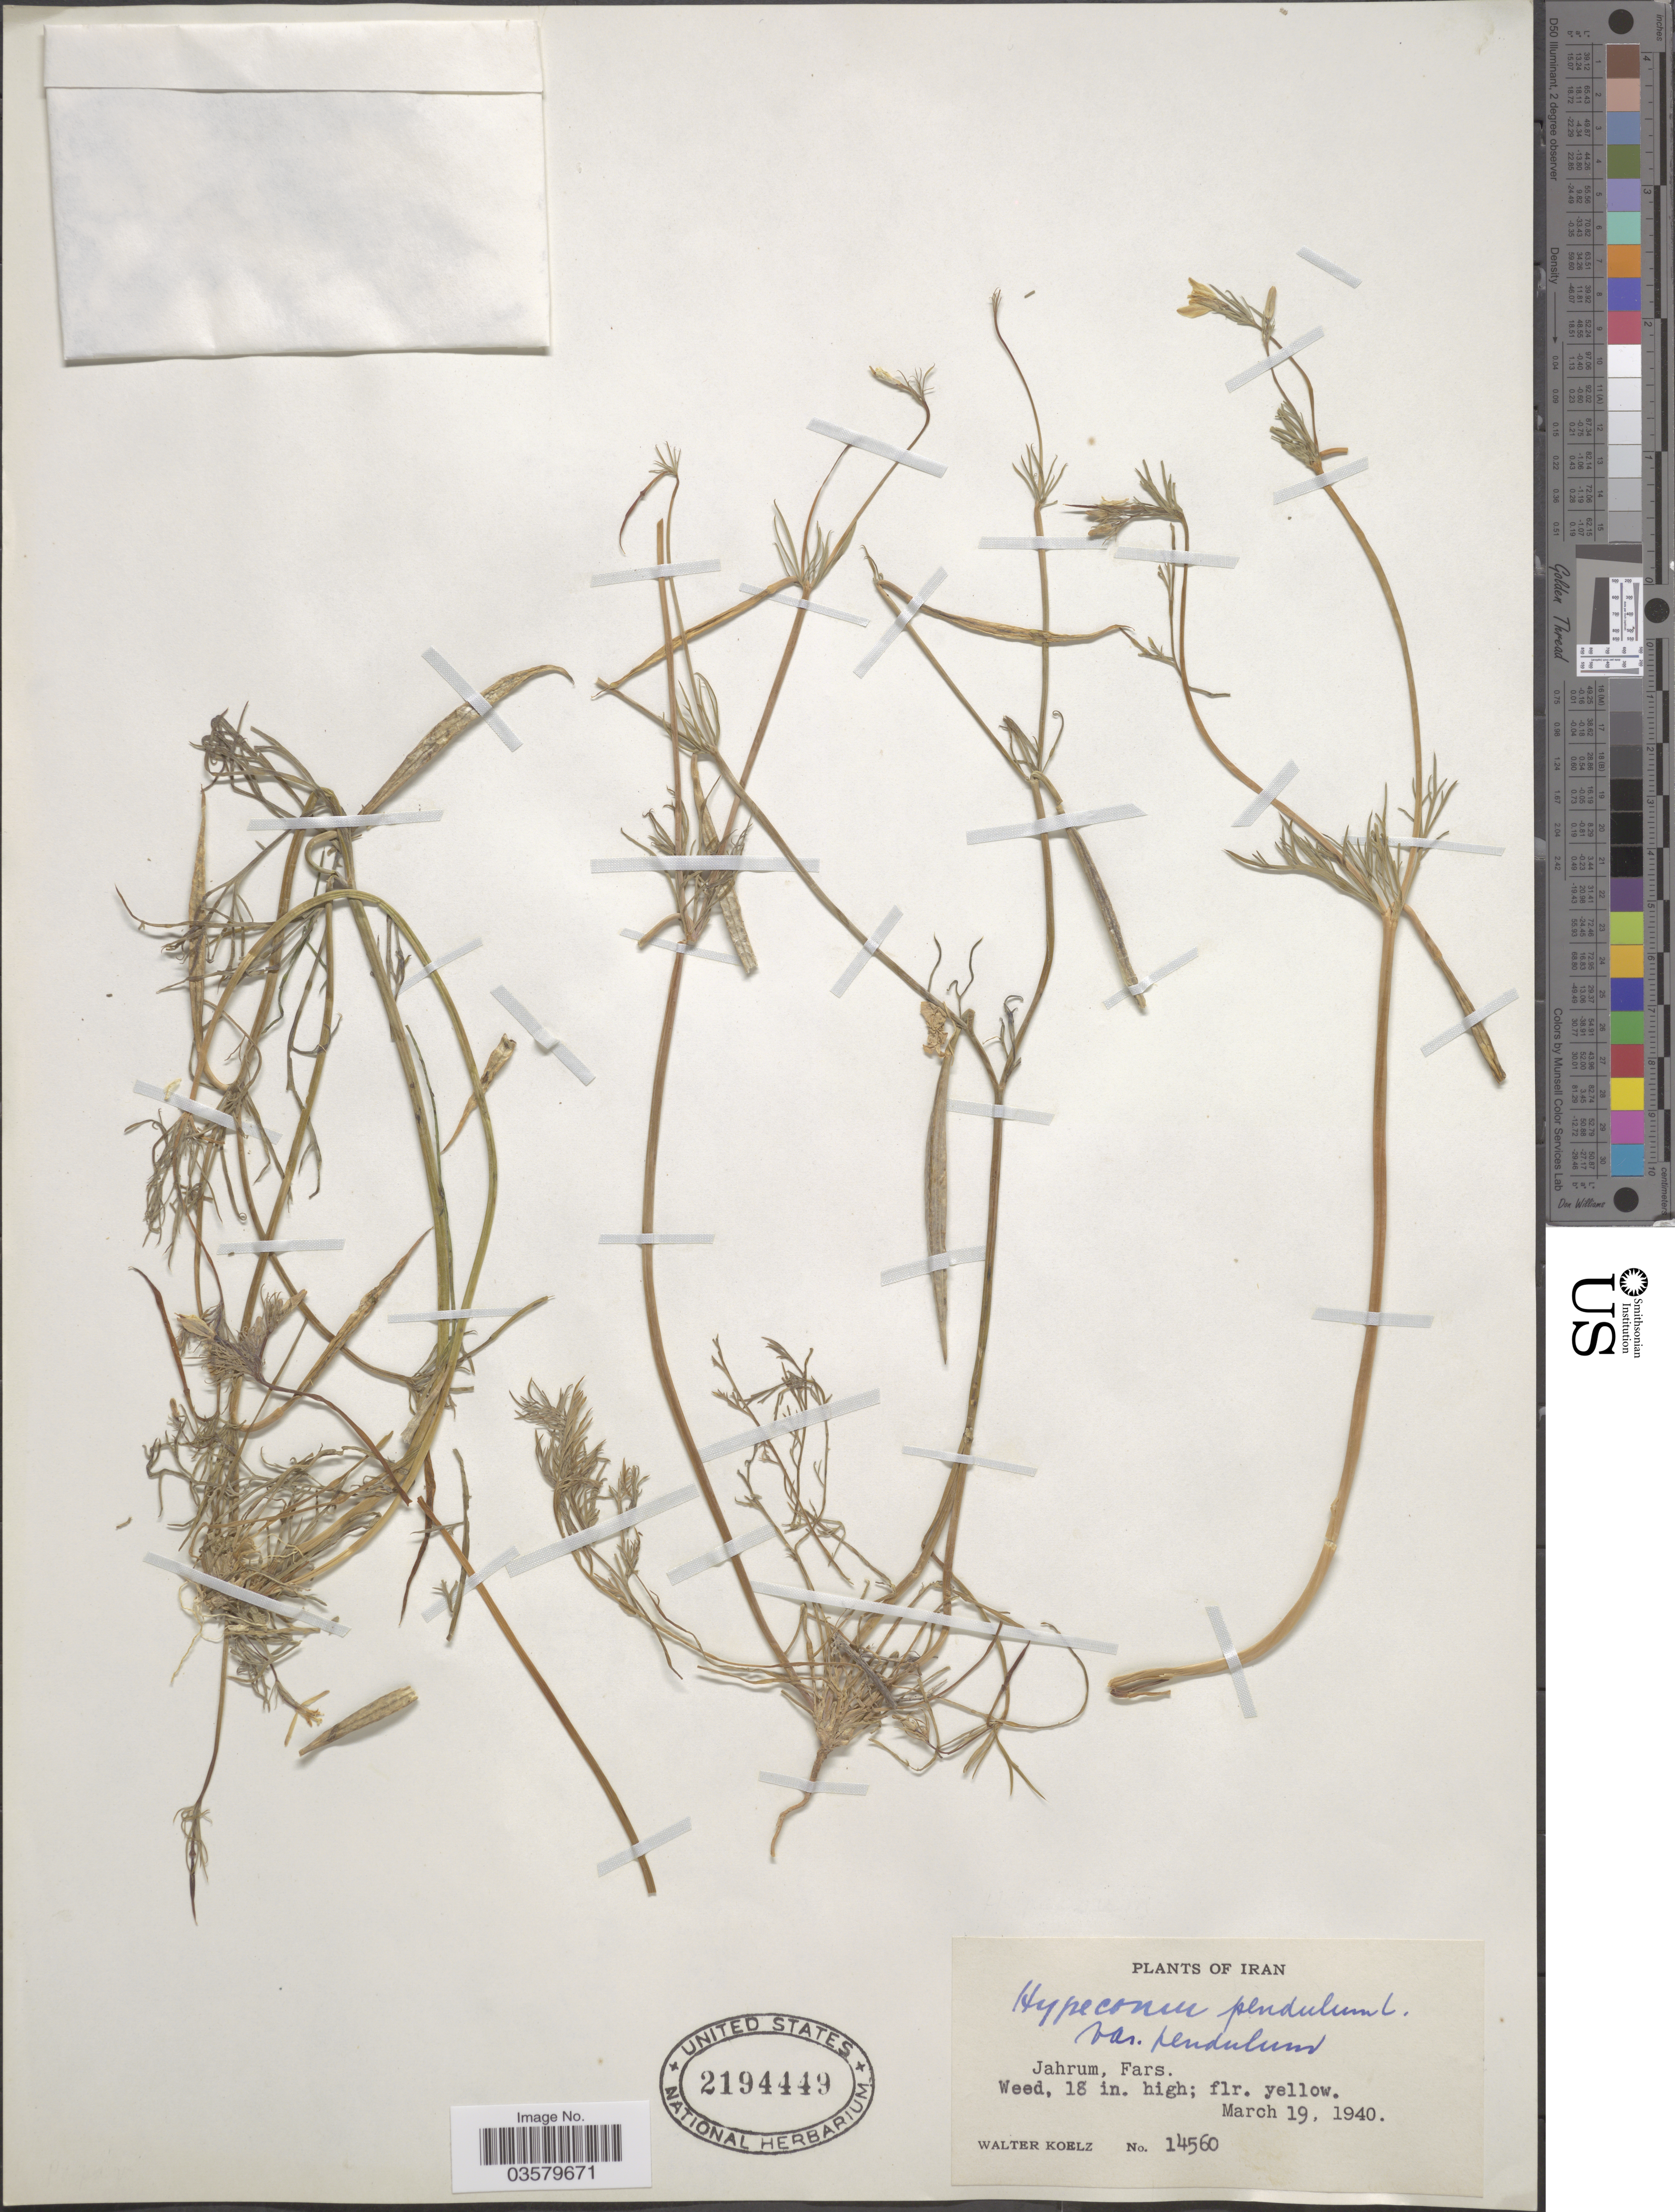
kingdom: Plantae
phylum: Tracheophyta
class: Magnoliopsida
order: Ranunculales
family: Papaveraceae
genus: Hypecoum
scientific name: Hypecoum pendulum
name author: L.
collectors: W. N. Koelz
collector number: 14560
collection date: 1940-03-19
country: Iran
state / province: Fars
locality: Jahrum.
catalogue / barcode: US 2194449